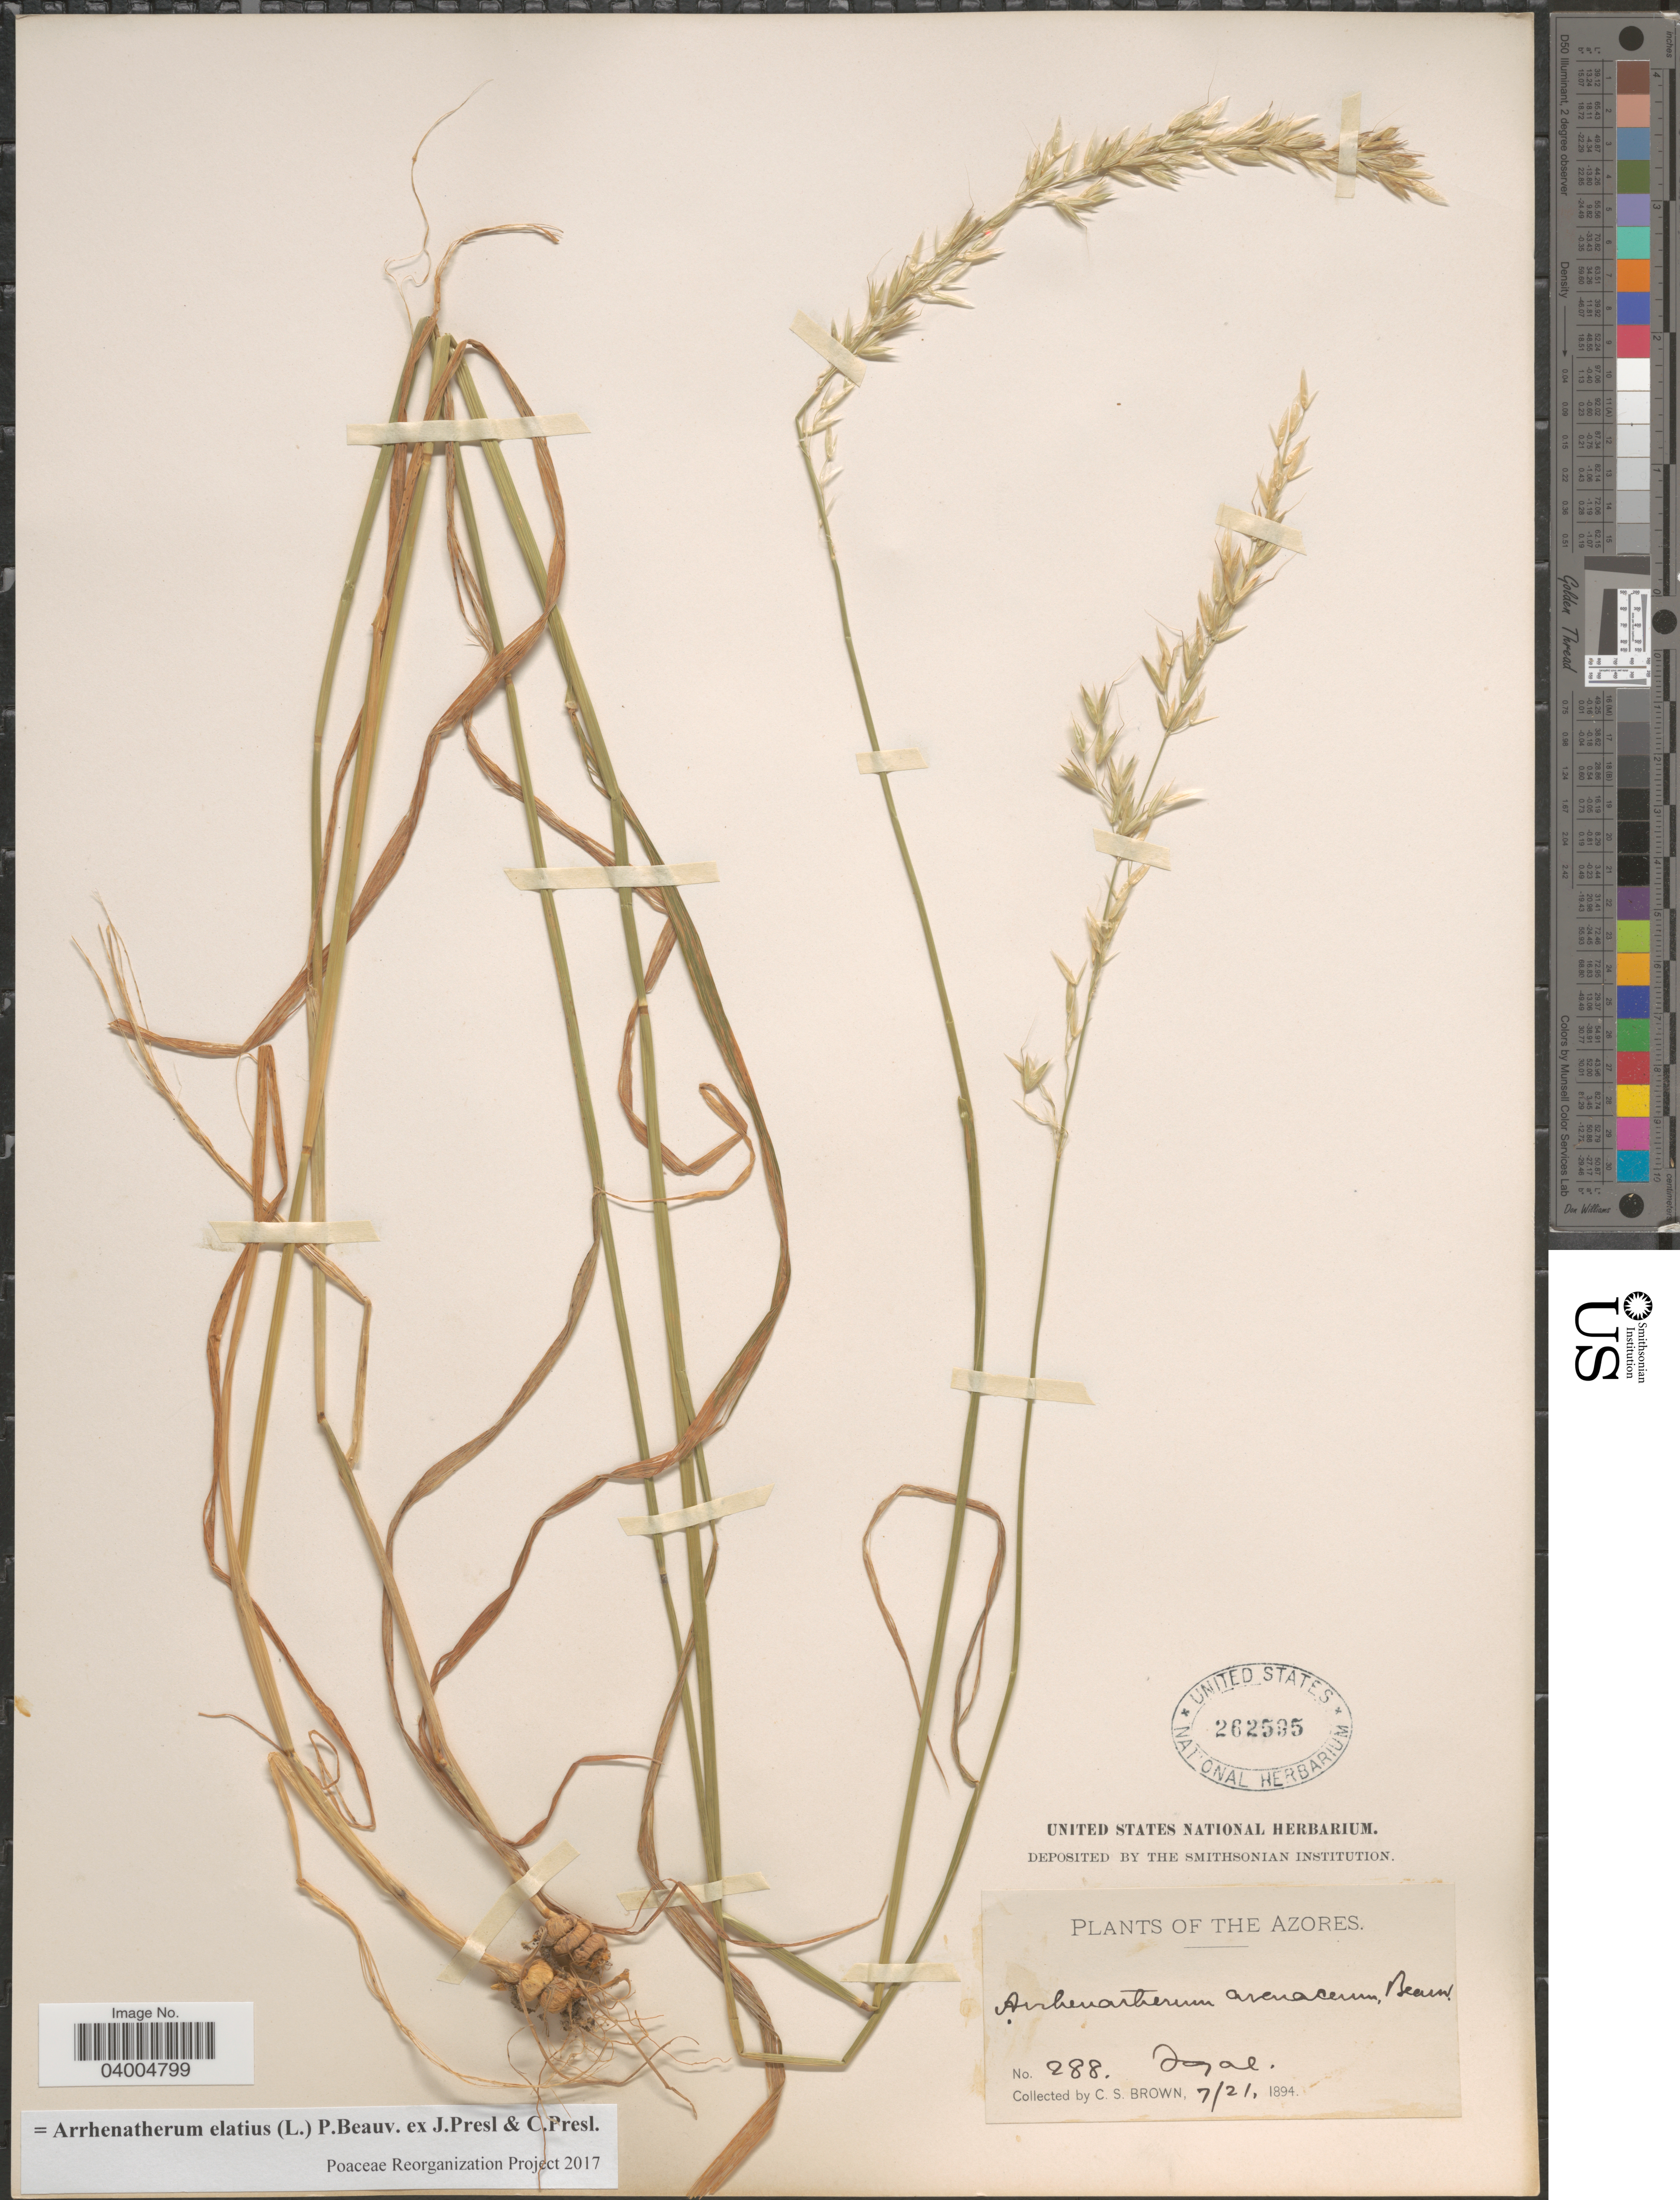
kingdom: Plantae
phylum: Tracheophyta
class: Liliopsida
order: Poales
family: Poaceae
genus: Arrhenatherum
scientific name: Arrhenatherum elatius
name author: (L.) J. Presl & C. Presl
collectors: C. S. Brown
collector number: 288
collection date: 1894-07-21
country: Portugal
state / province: Azores (Aut. Reg.)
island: Faial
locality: Fayal.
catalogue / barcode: US 262595